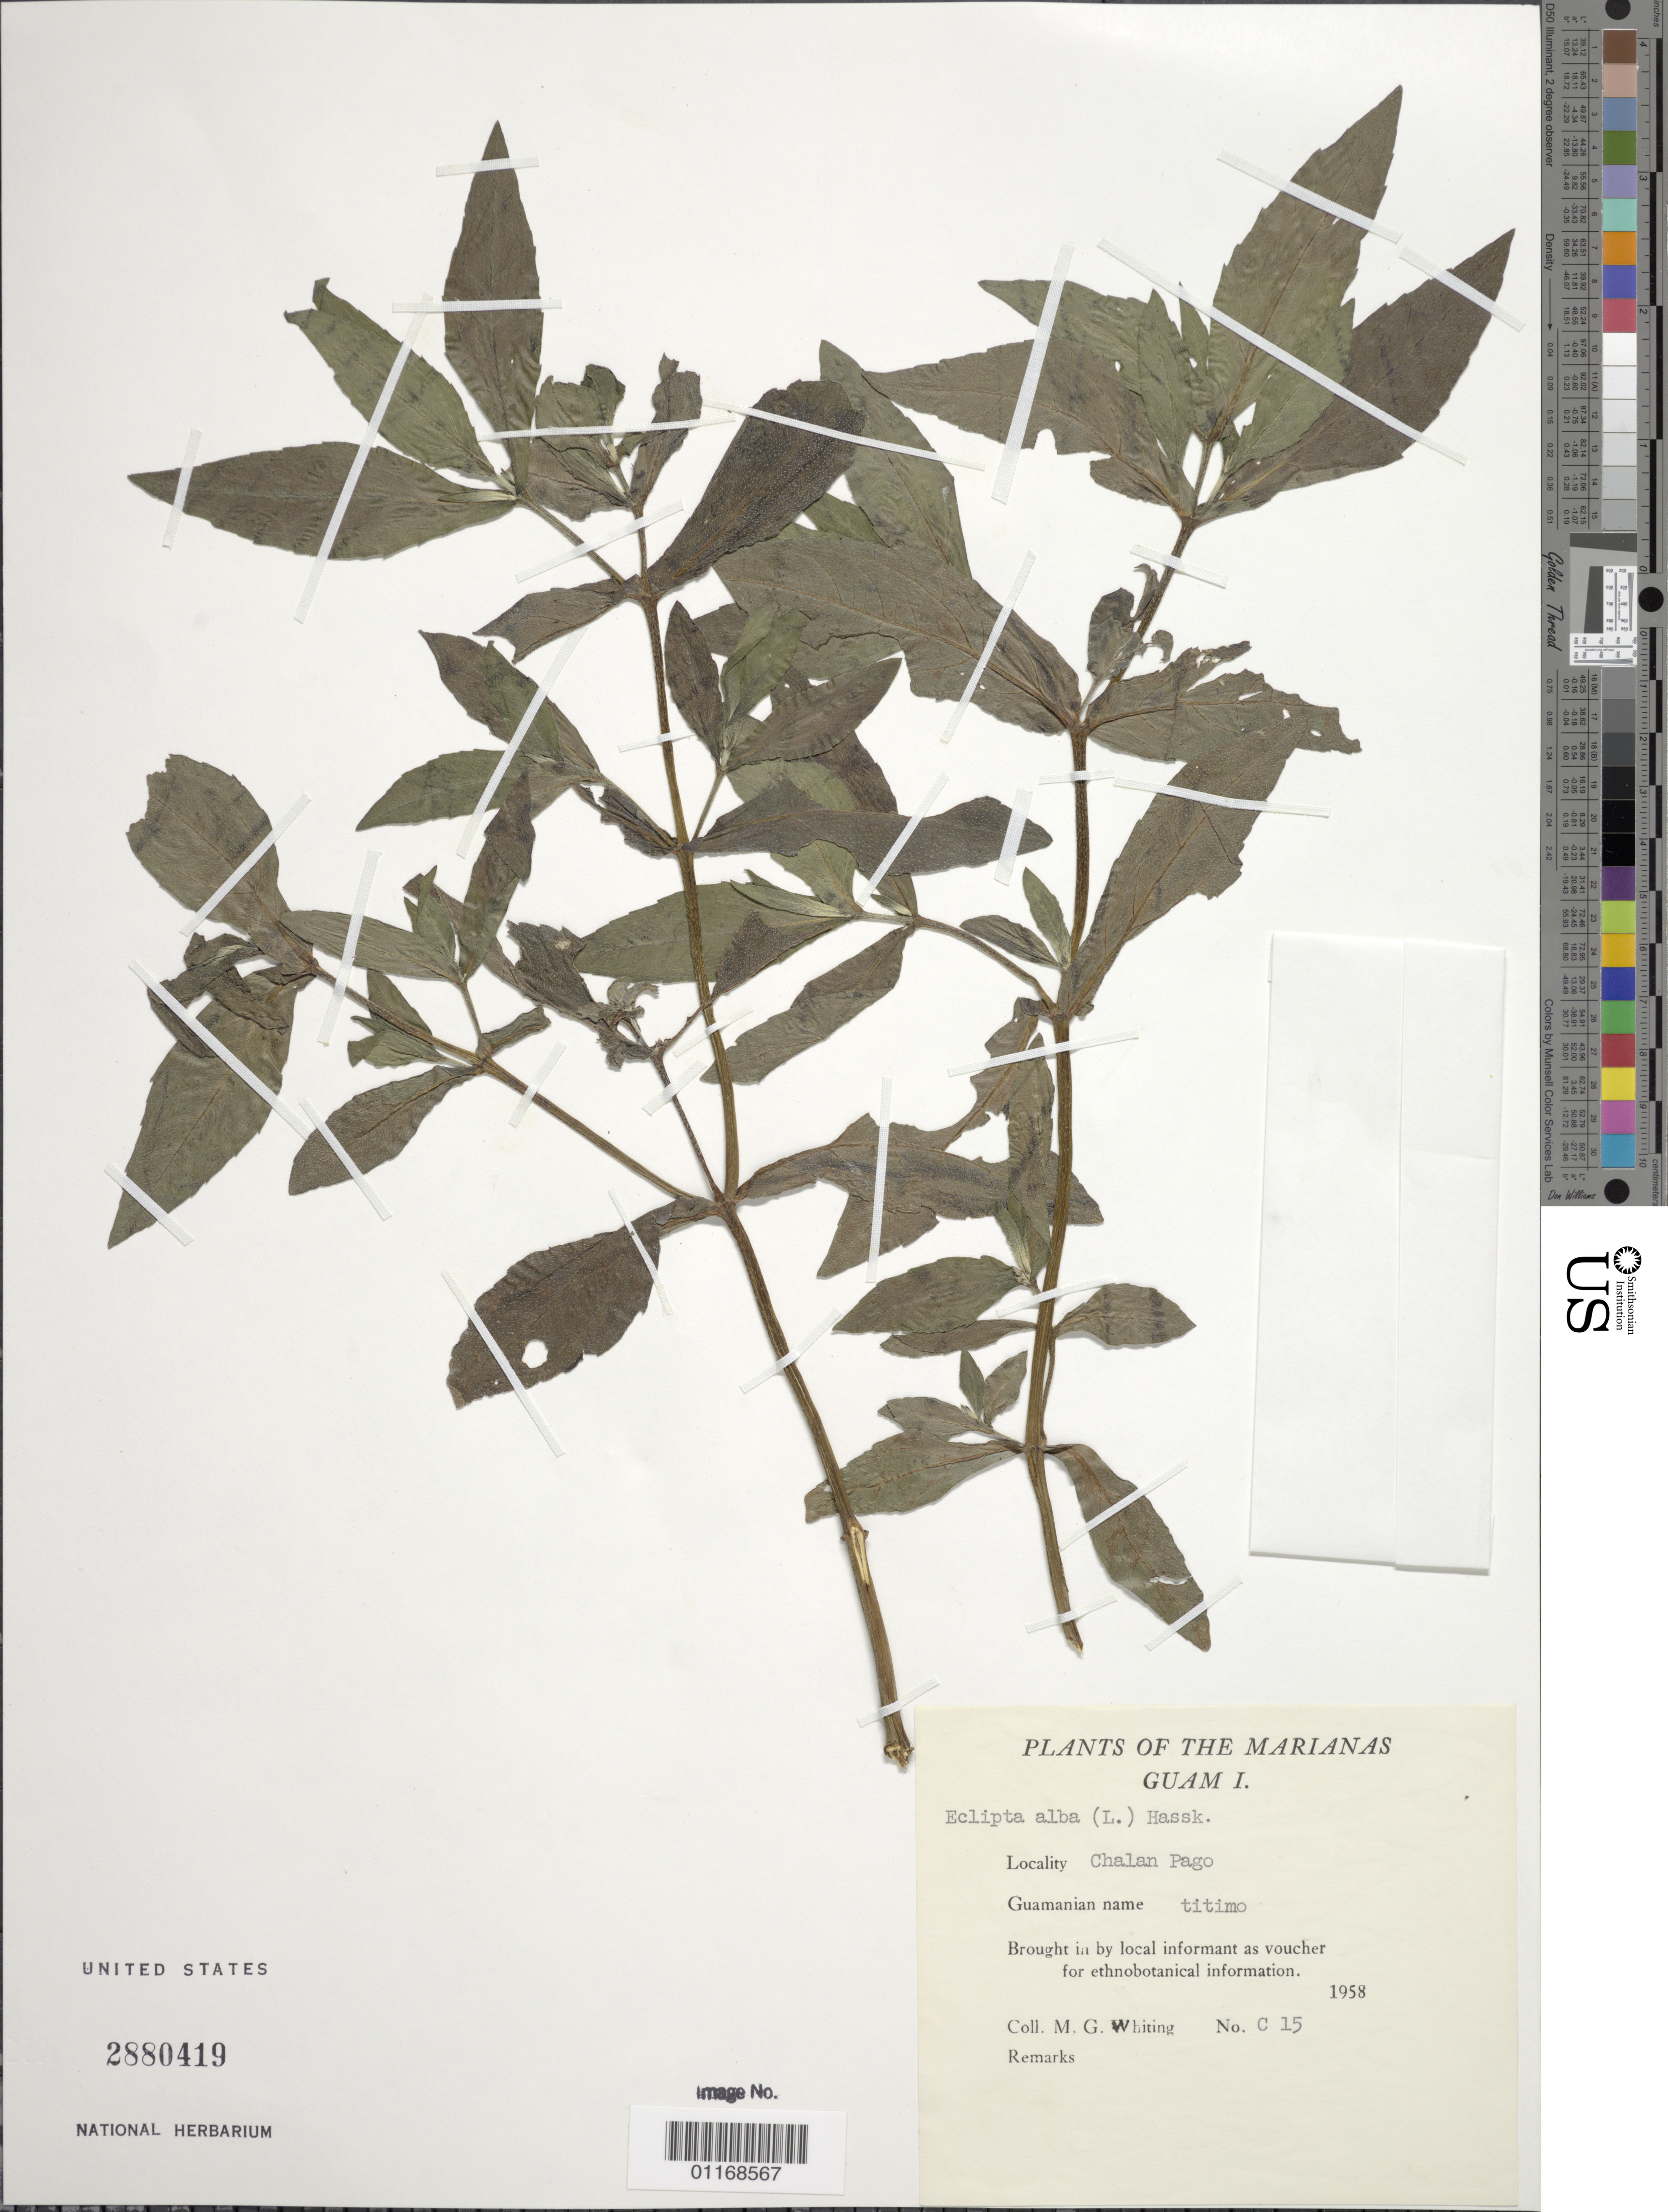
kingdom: Plantae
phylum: Tracheophyta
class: Magnoliopsida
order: Asterales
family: Asteraceae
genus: Eclipta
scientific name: Eclipta prostrata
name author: (L.) L.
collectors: M. Whiting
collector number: C 15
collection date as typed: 1958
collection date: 1958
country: Guam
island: Guam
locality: Chalan Pago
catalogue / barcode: US 2880419